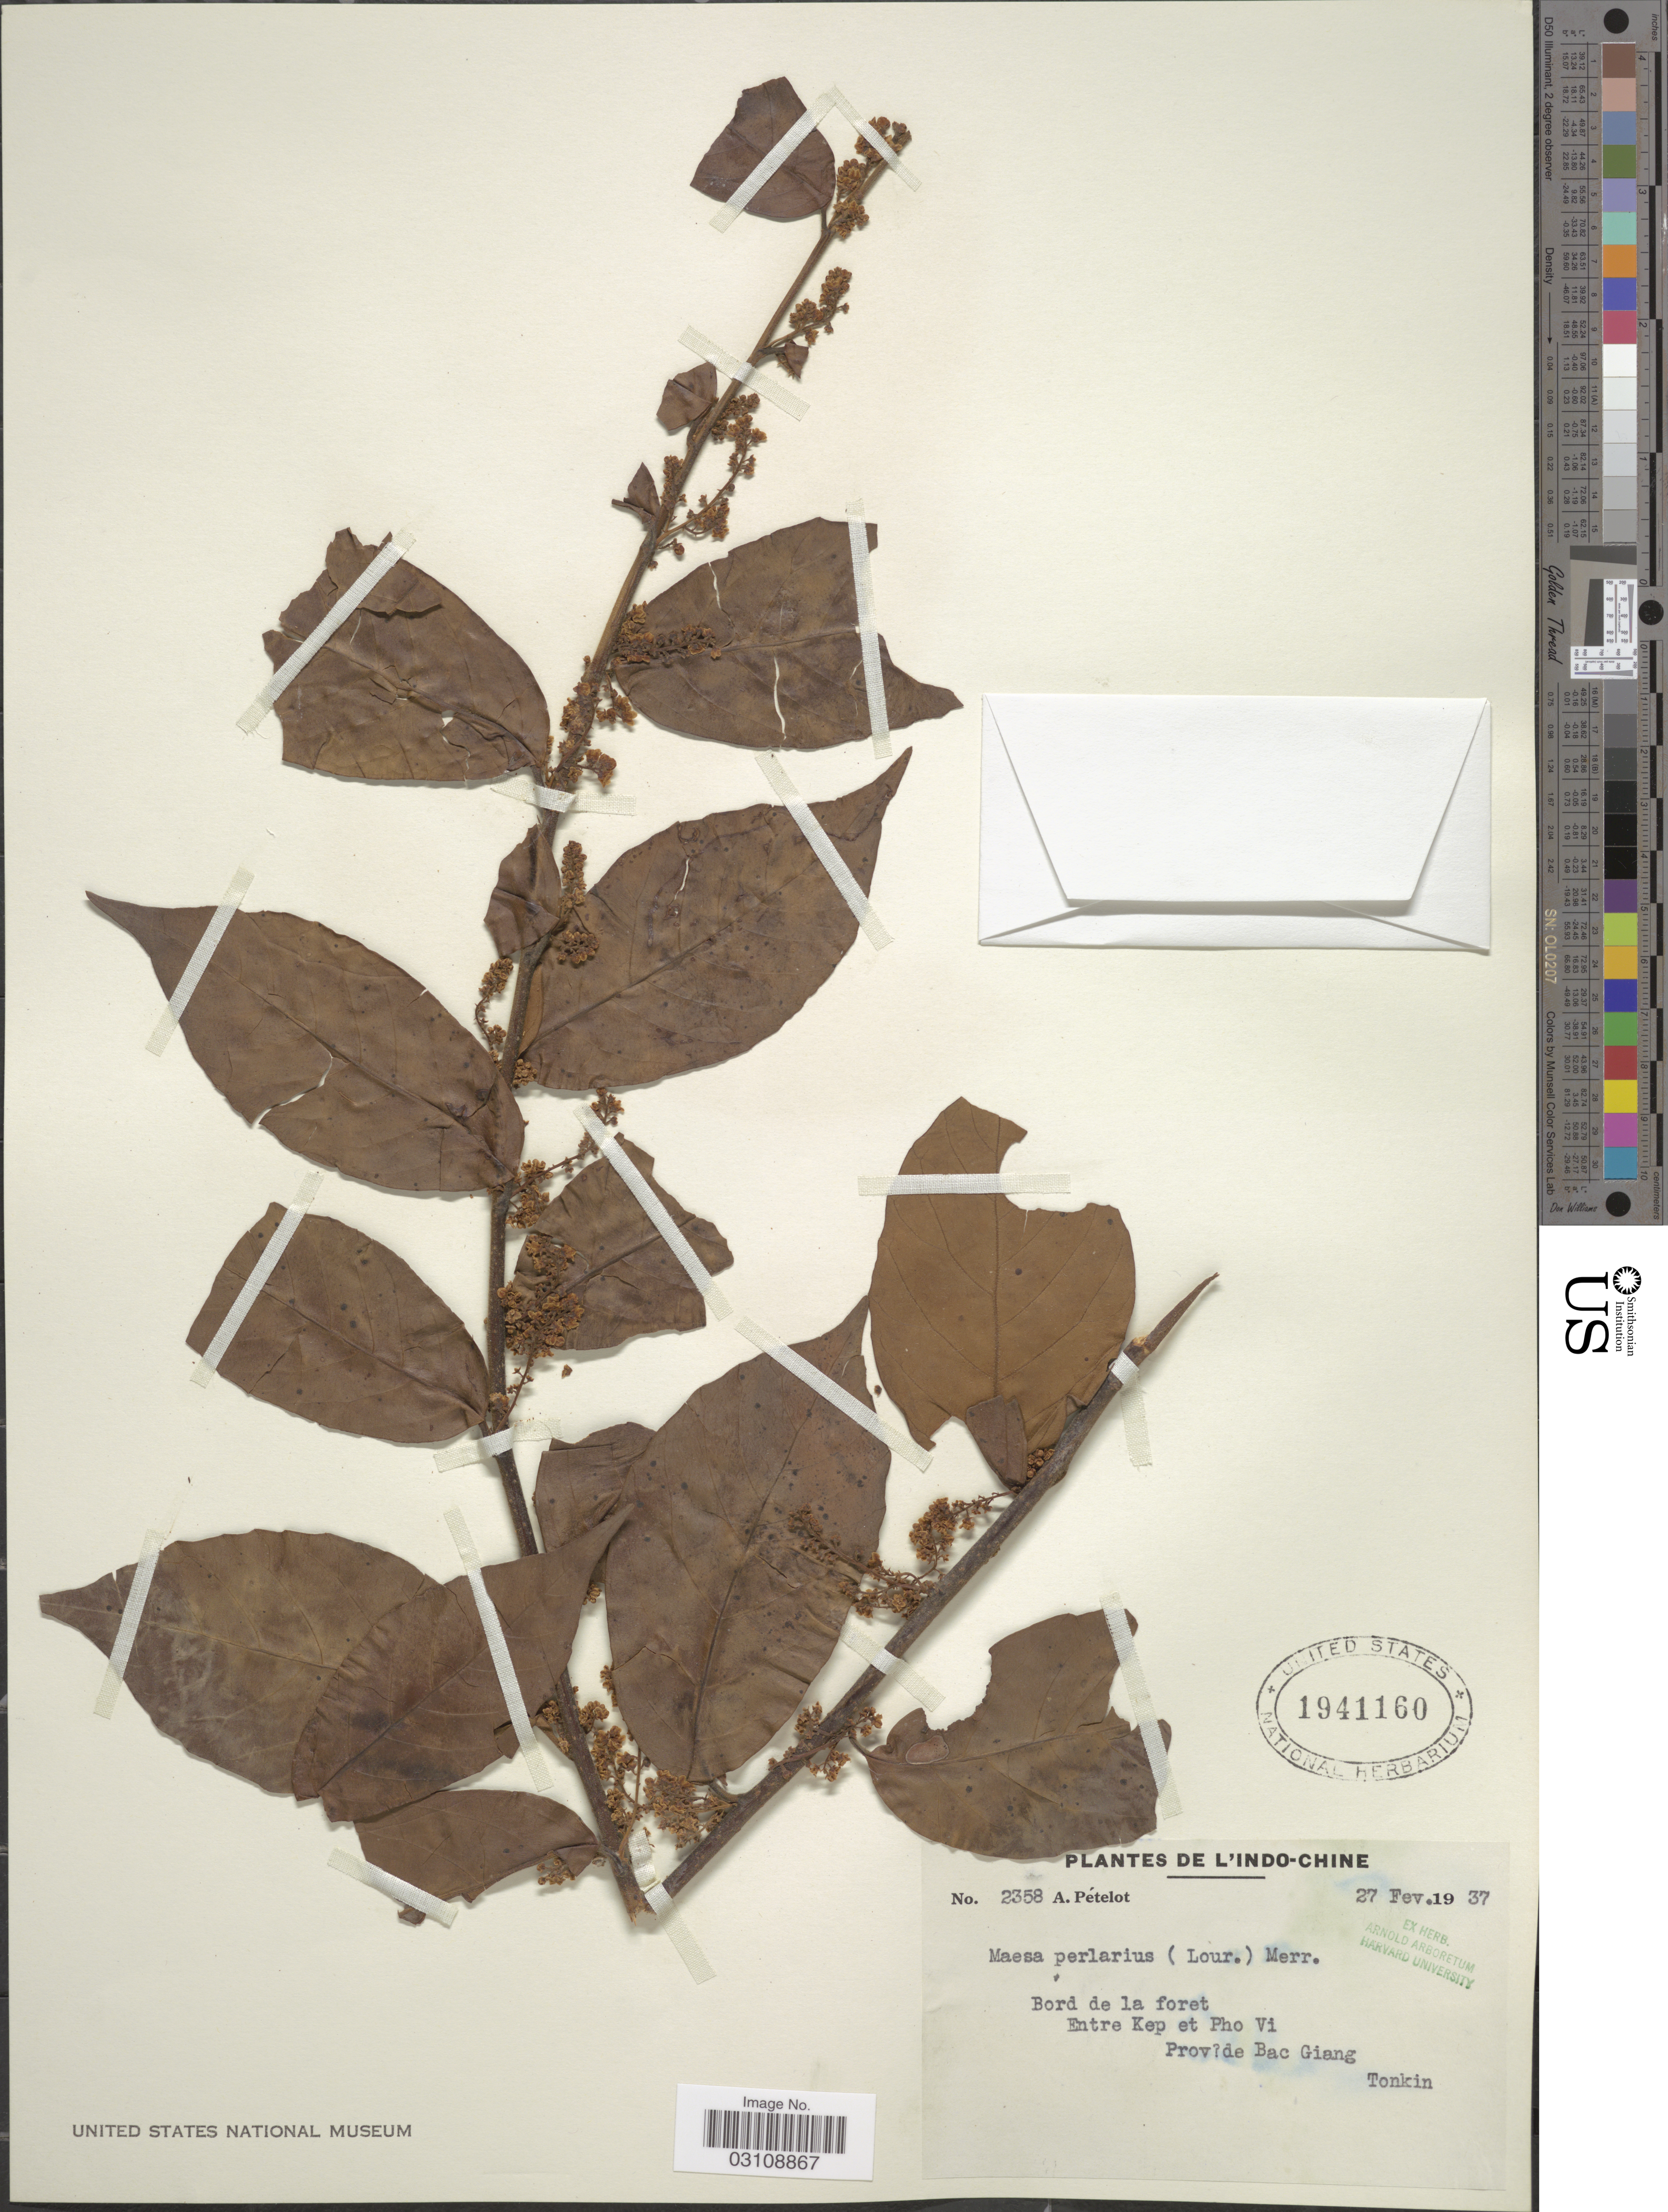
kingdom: Plantae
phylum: Tracheophyta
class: Magnoliopsida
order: Ericales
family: Primulaceae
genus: Maesa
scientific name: Maesa perlaria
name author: (Lour.) Merr.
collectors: A. Petelot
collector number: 2358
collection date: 1937-02-27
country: Vietnam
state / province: Bac Giang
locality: L'Indo-Chine. Bord de la foret. Entre Kep et Pho Vi. Prov [unsure placement] de Bac Giang. Tonkin.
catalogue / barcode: US 1941160